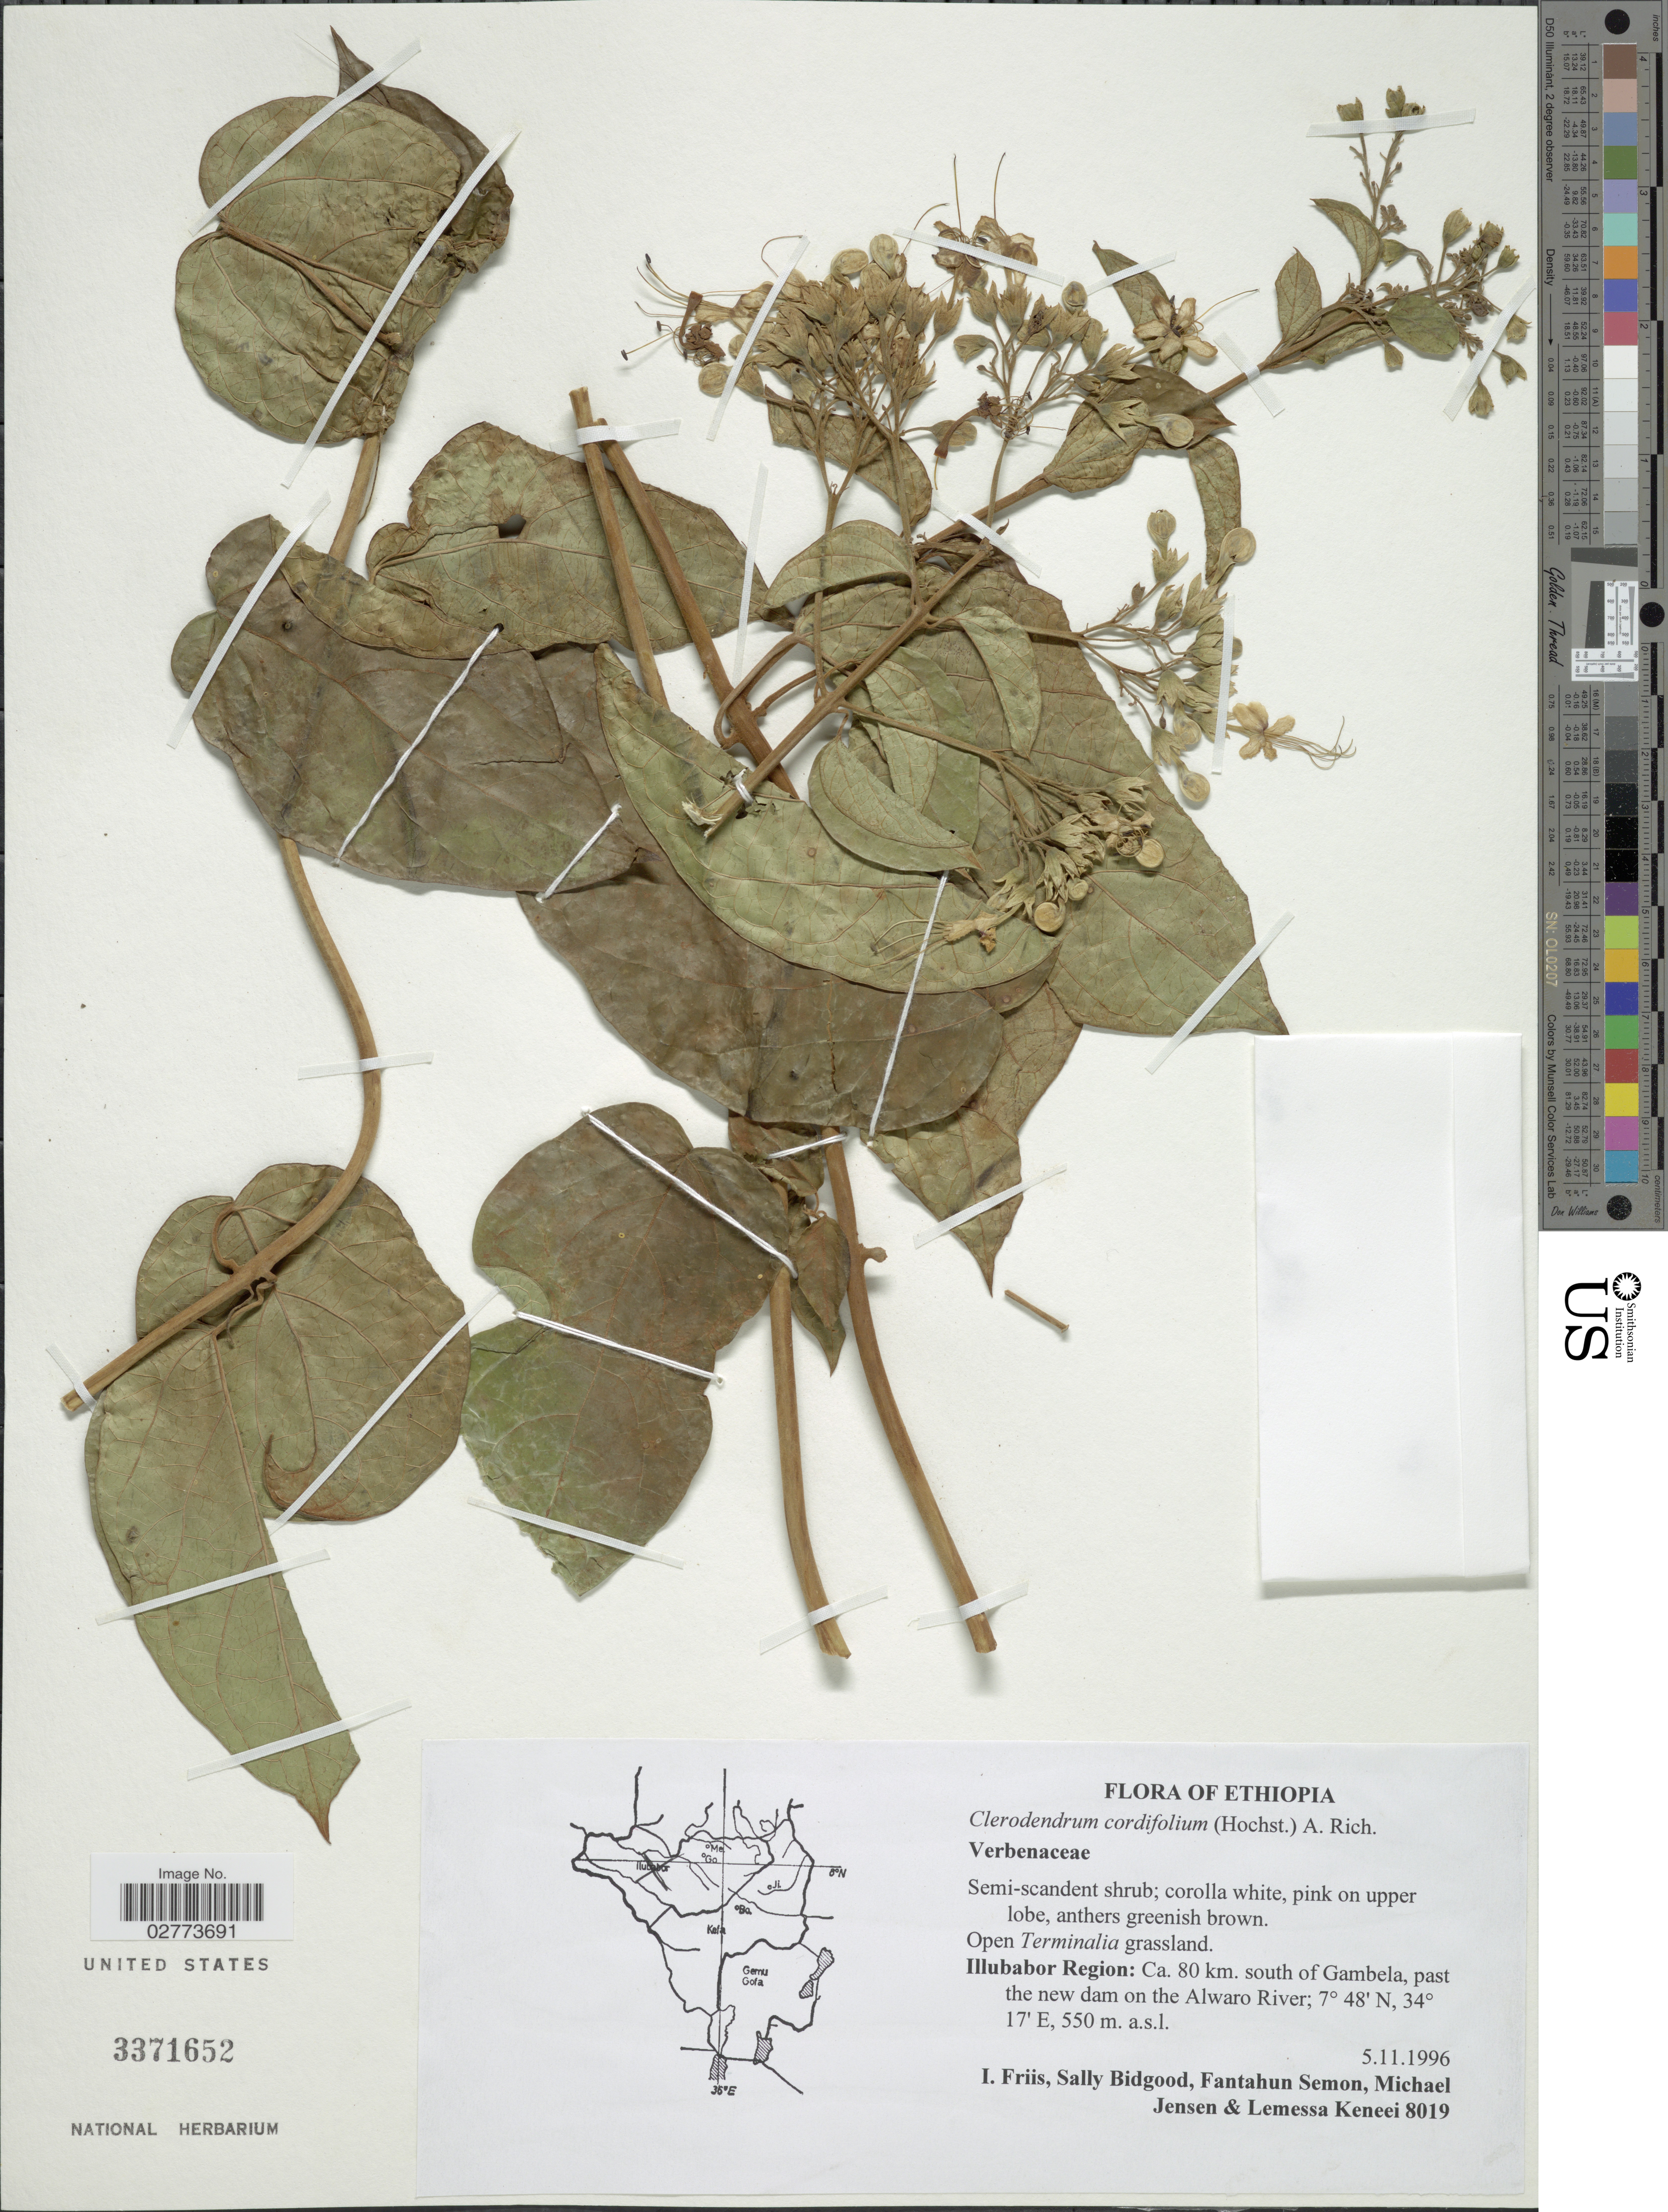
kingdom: Plantae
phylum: Tracheophyta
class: Magnoliopsida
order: Lamiales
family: Lamiaceae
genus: Clerodendrum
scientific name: Clerodendrum cordifolium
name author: (Hochst.) A. Rich.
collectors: I. Friis, S. Bidgood, F. Semon, M. Jensen & L. Keneei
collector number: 8019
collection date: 1996-11-05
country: Ethiopia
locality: Illubabor Region: Ca. 80 km. south of Gambela, past the new dam on the Alwaro River.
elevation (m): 550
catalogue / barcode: US 3371652